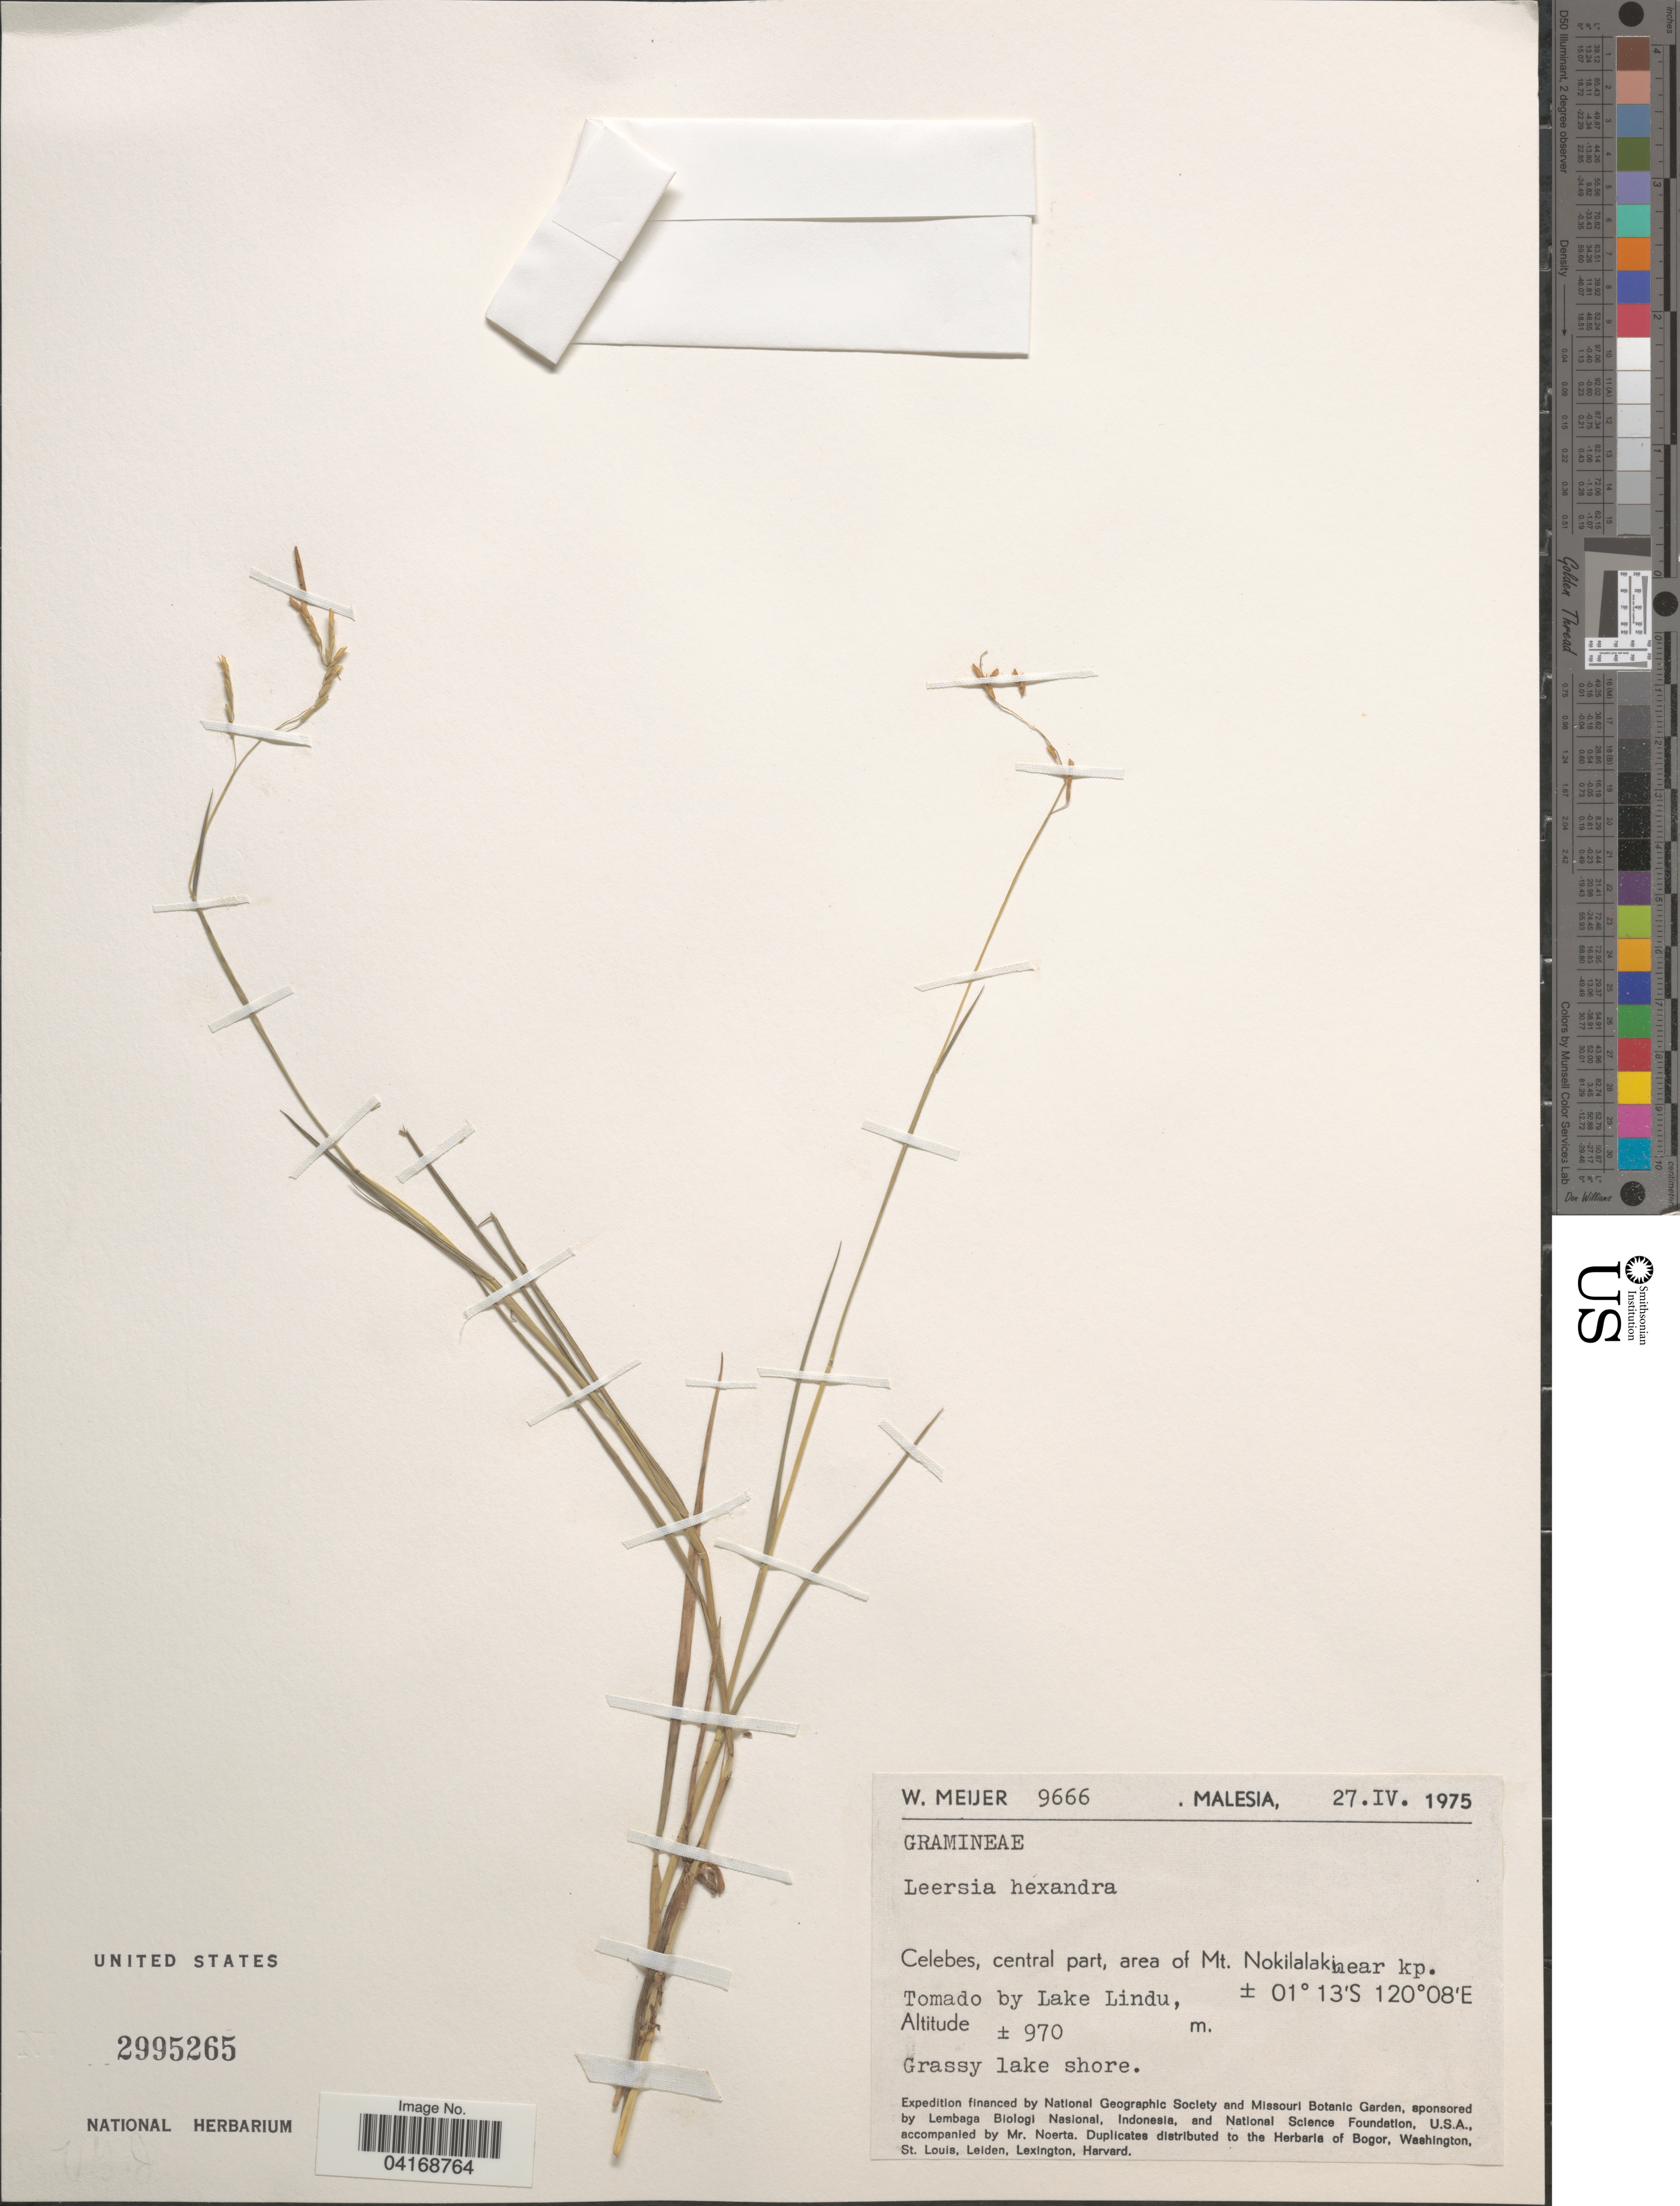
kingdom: Plantae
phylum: Tracheophyta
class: Liliopsida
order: Poales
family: Poaceae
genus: Leersia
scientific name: Leersia hexandra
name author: Sw.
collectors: W. Meijer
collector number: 9666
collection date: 1975-04-27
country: Malaysia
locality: Celebes, central part, area of Mt. Nokilalaki near kp. Tomado by Lake Lindu. Grassy lake shore.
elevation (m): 970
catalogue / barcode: US 2995265